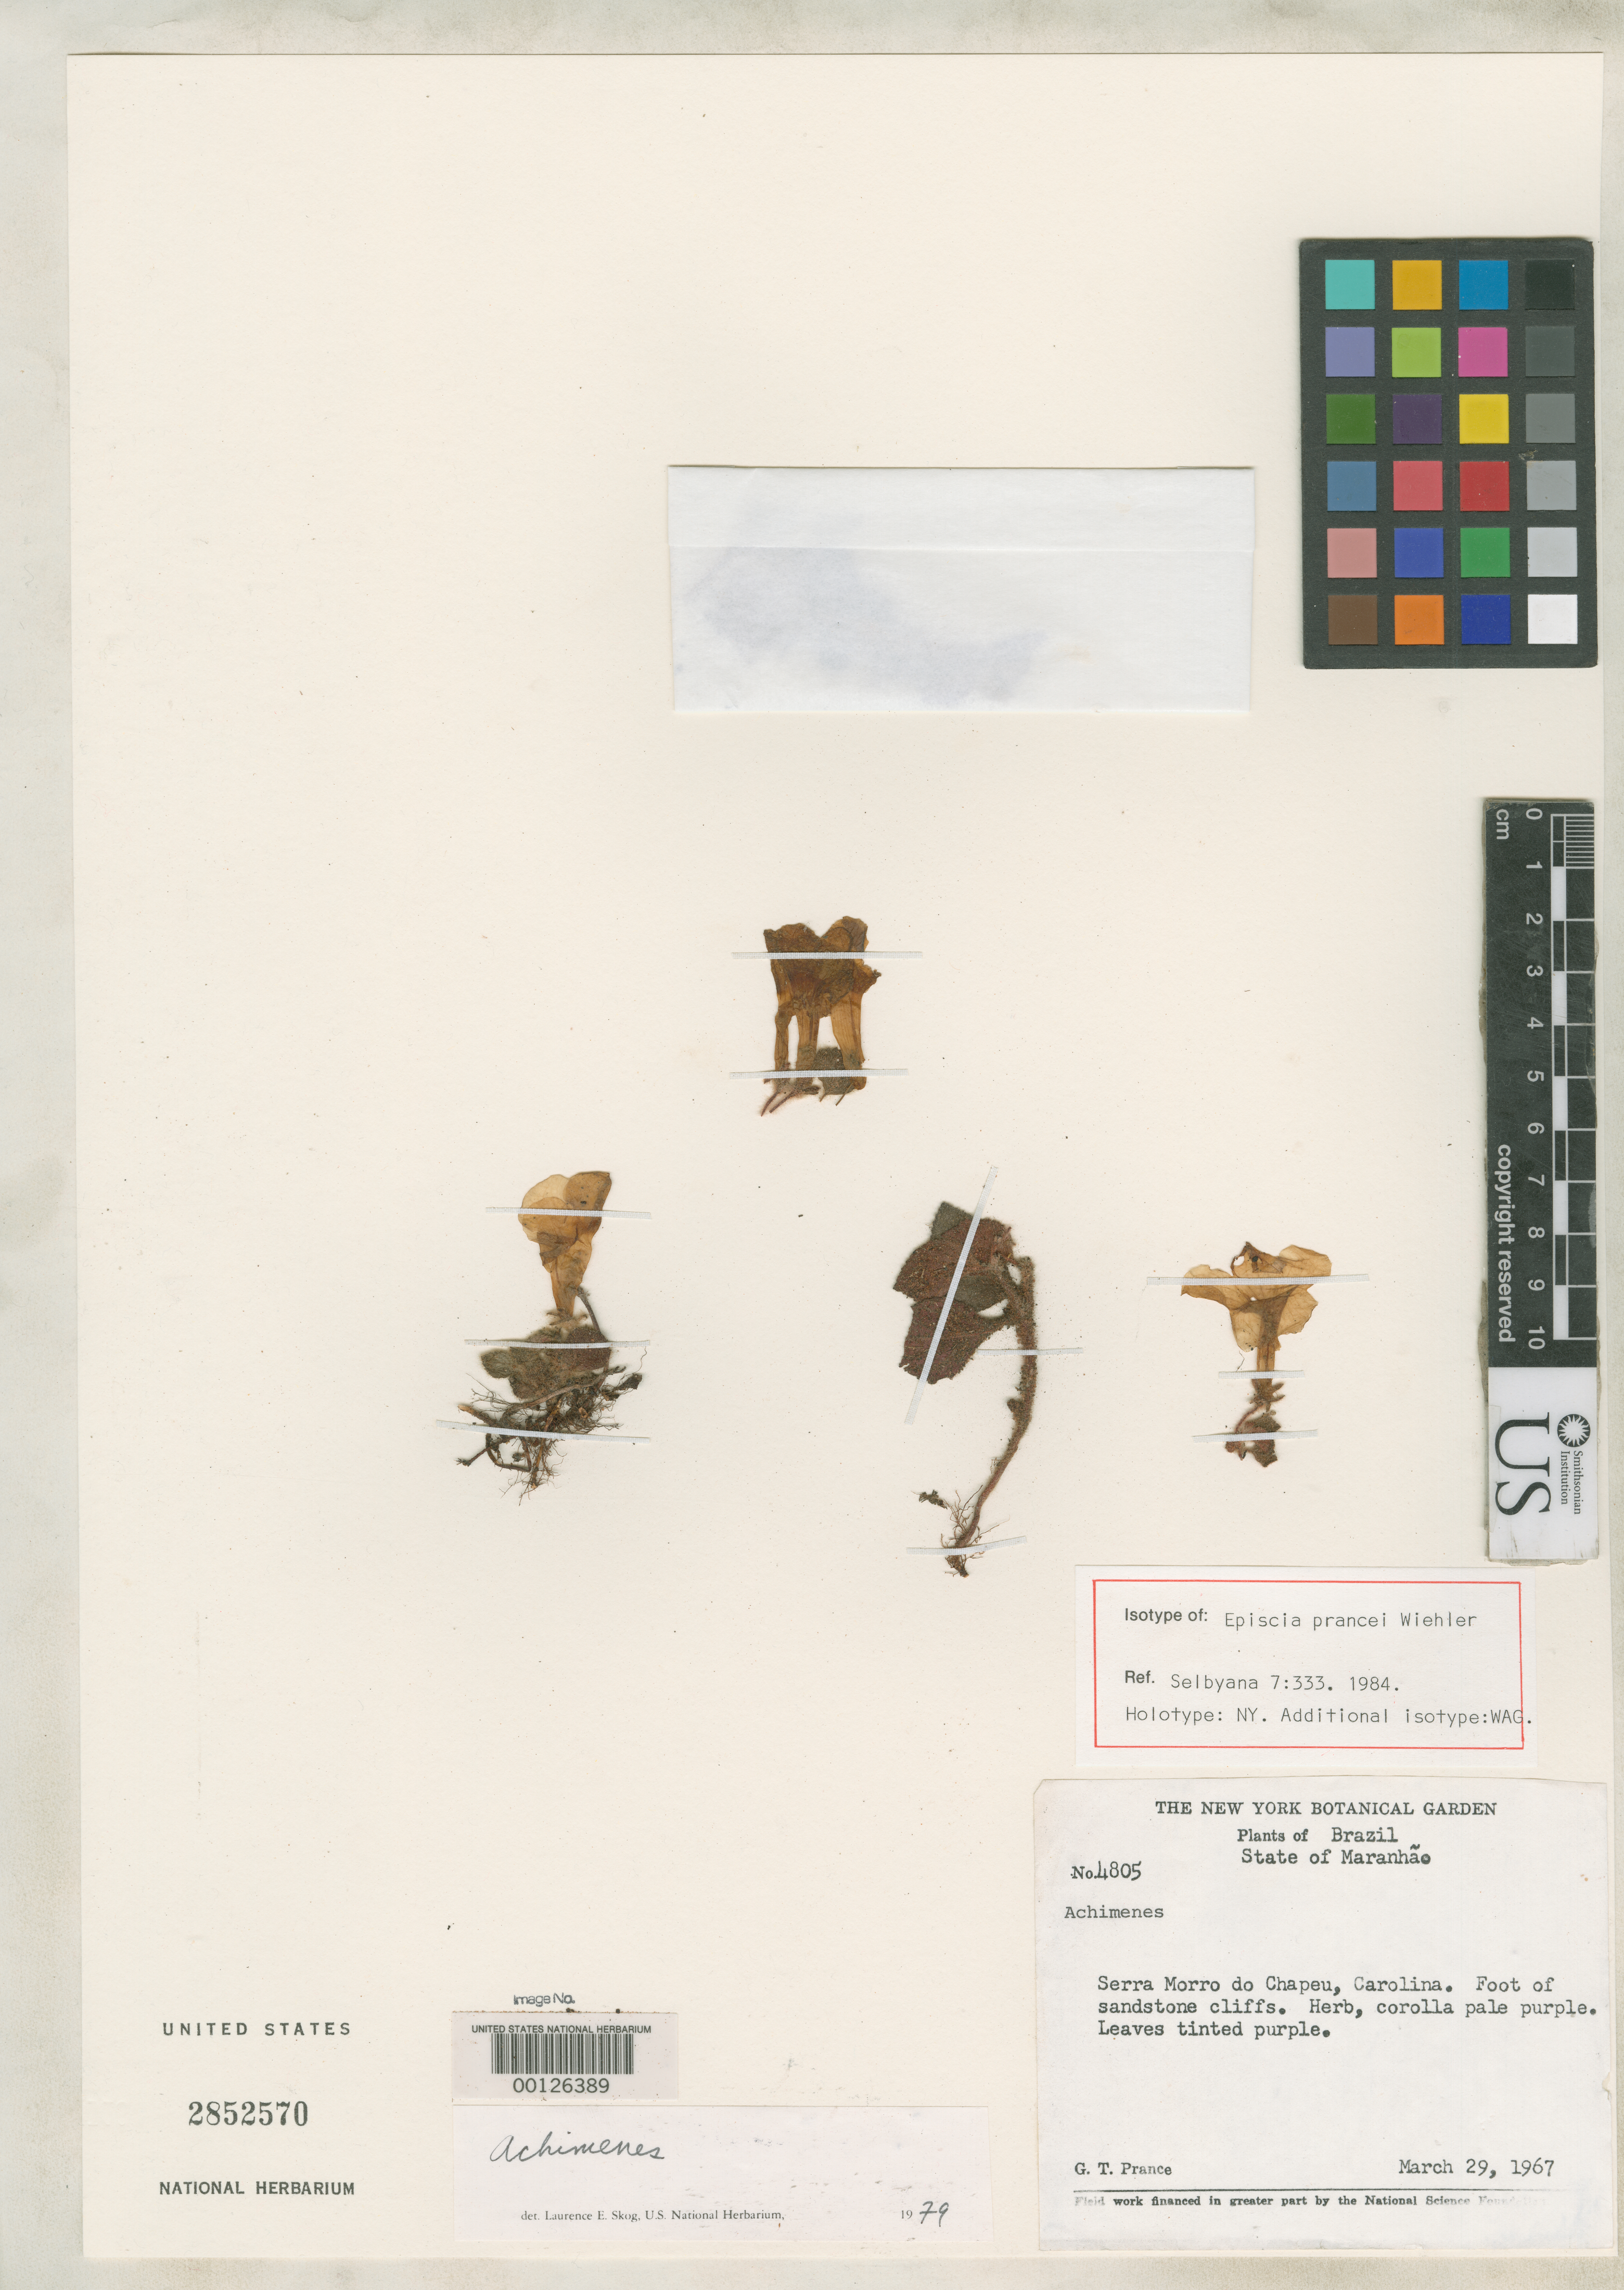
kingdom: Plantae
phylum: Tracheophyta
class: Magnoliopsida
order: Lamiales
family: Gesneriaceae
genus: Episcia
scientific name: Episcia prancei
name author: Wiehler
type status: Isotype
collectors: G. T. Prance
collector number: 4805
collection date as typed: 29 Mar 1967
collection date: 1967-03-29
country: Brazil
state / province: Maranhão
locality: Serra Morro do Chapeu, Carolina.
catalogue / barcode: US 2852570